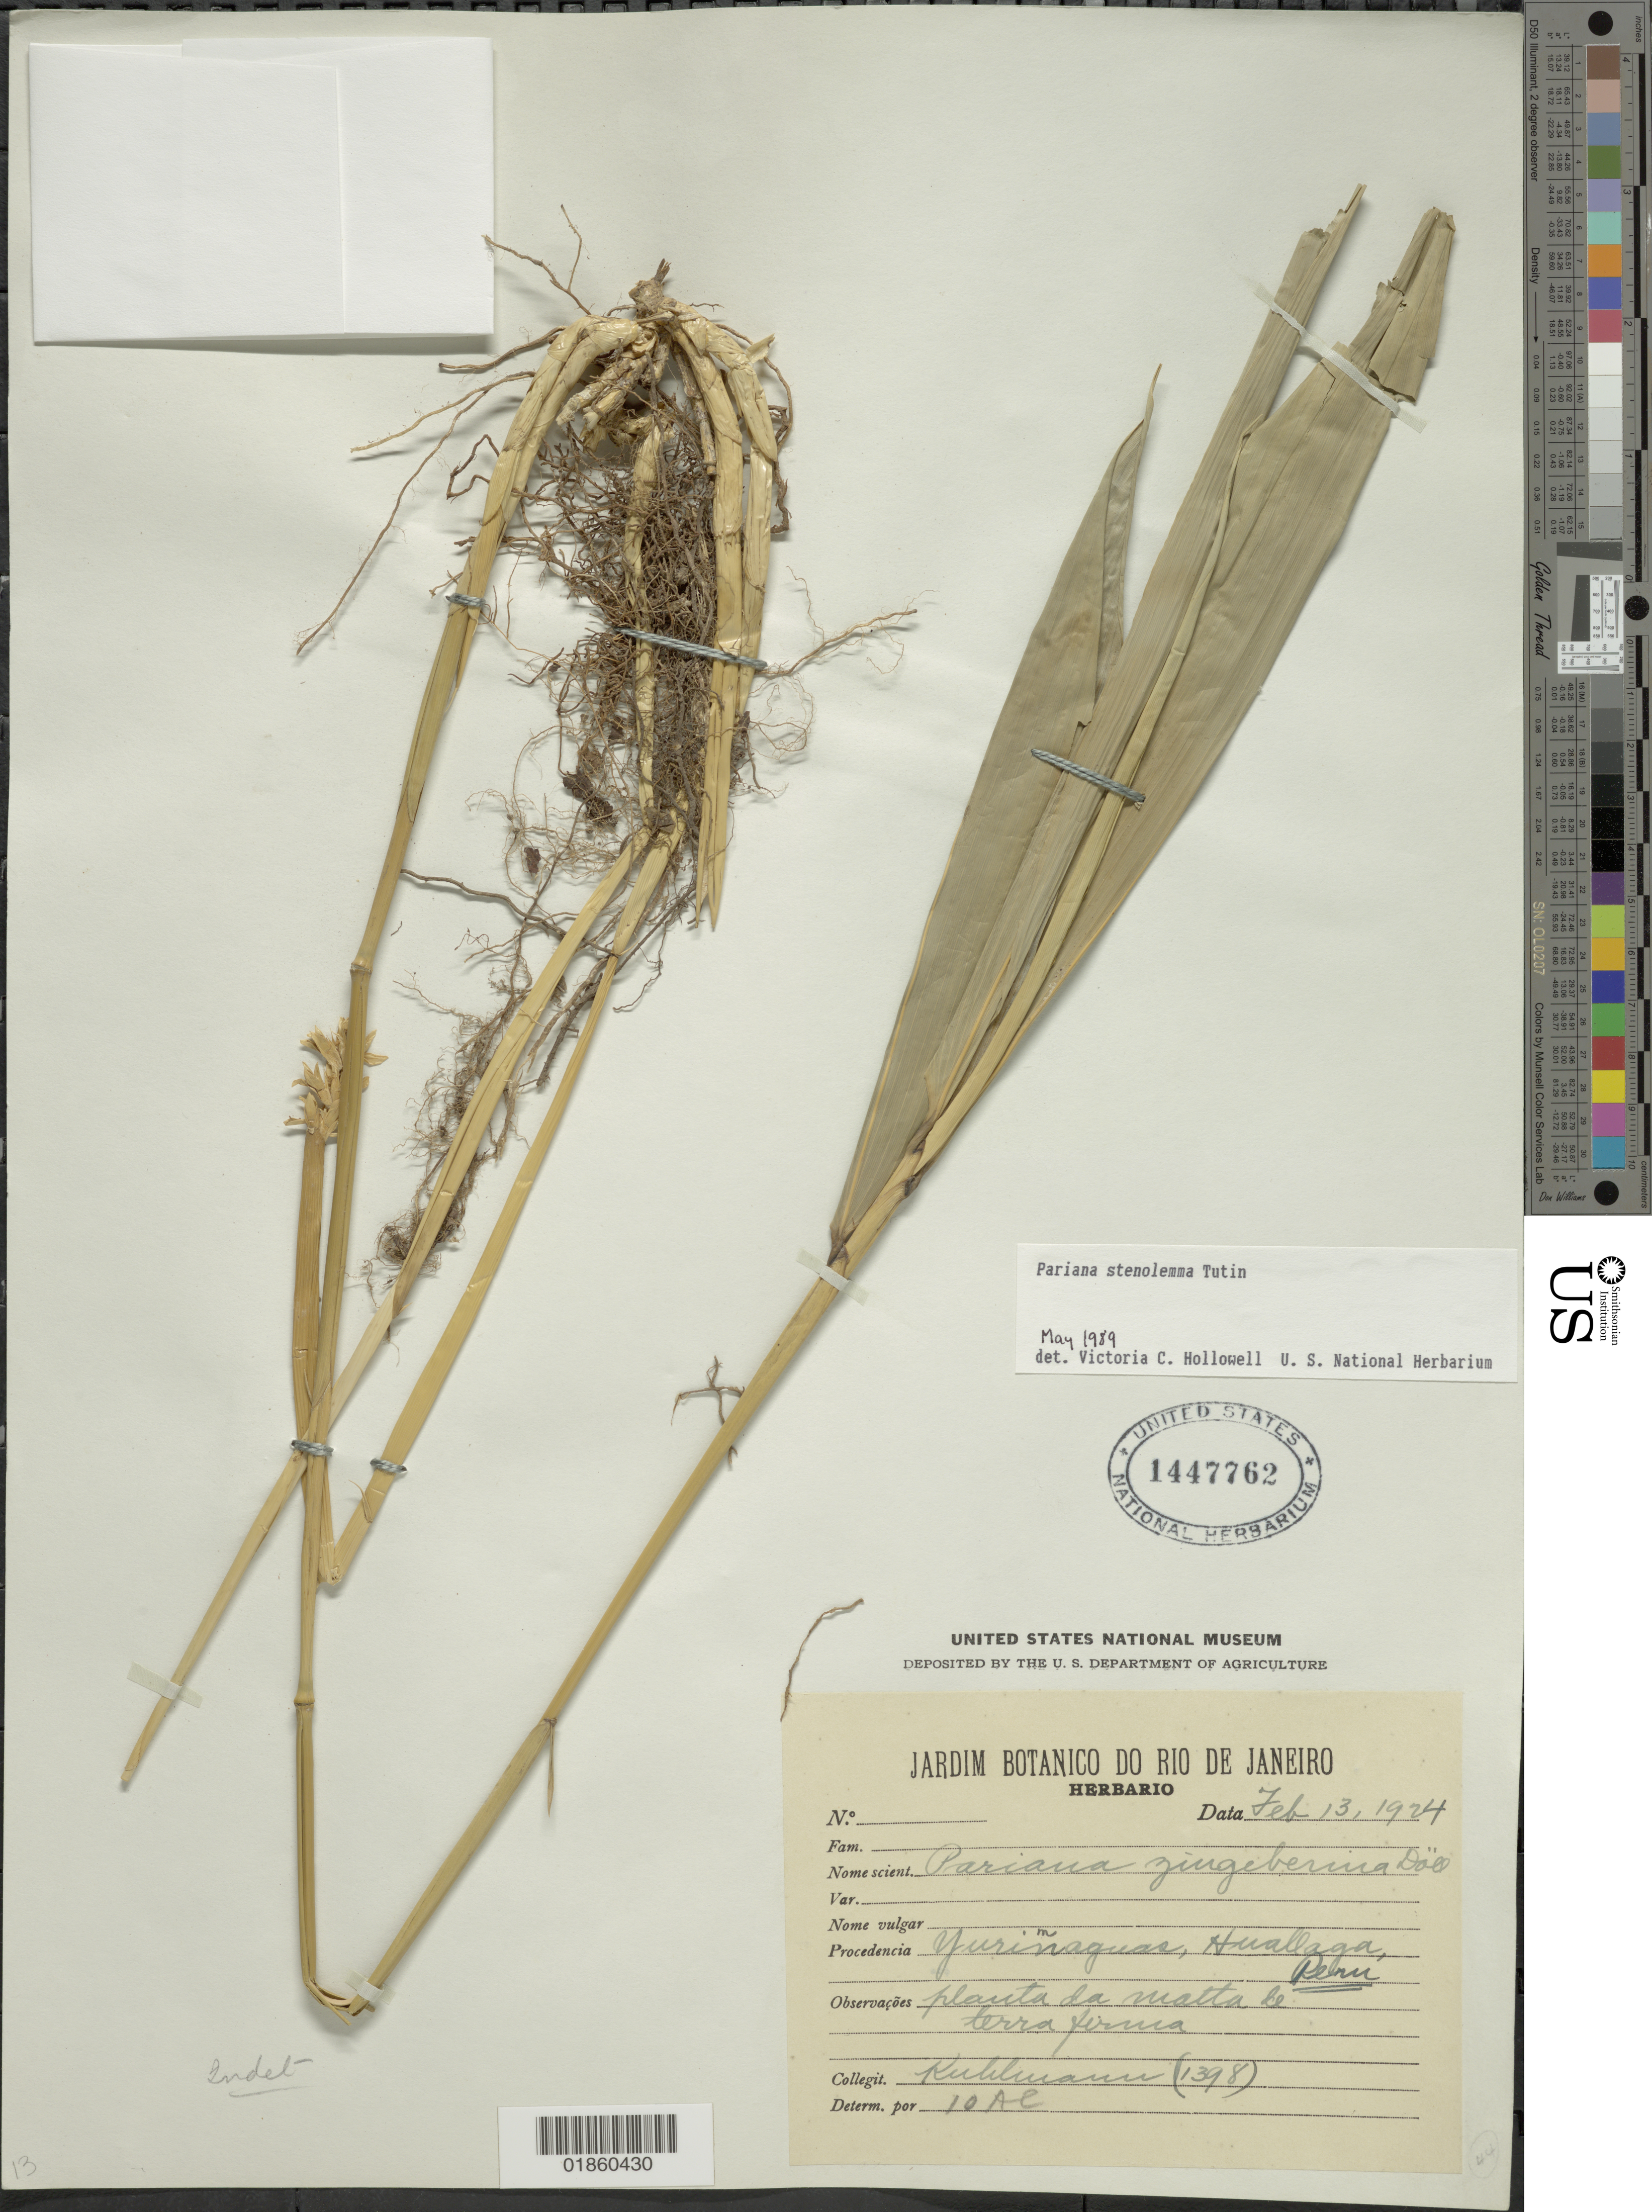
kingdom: Plantae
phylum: Tracheophyta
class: Liliopsida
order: Poales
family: Poaceae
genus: Pariana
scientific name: Pariana stenolemma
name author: Tutin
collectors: J. G. Kuhlmann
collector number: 1398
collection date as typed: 13 Feb 1924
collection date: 1924-02-13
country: Peru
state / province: Loreto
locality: Yurimaguas, Huallaga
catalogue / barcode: US 1447762